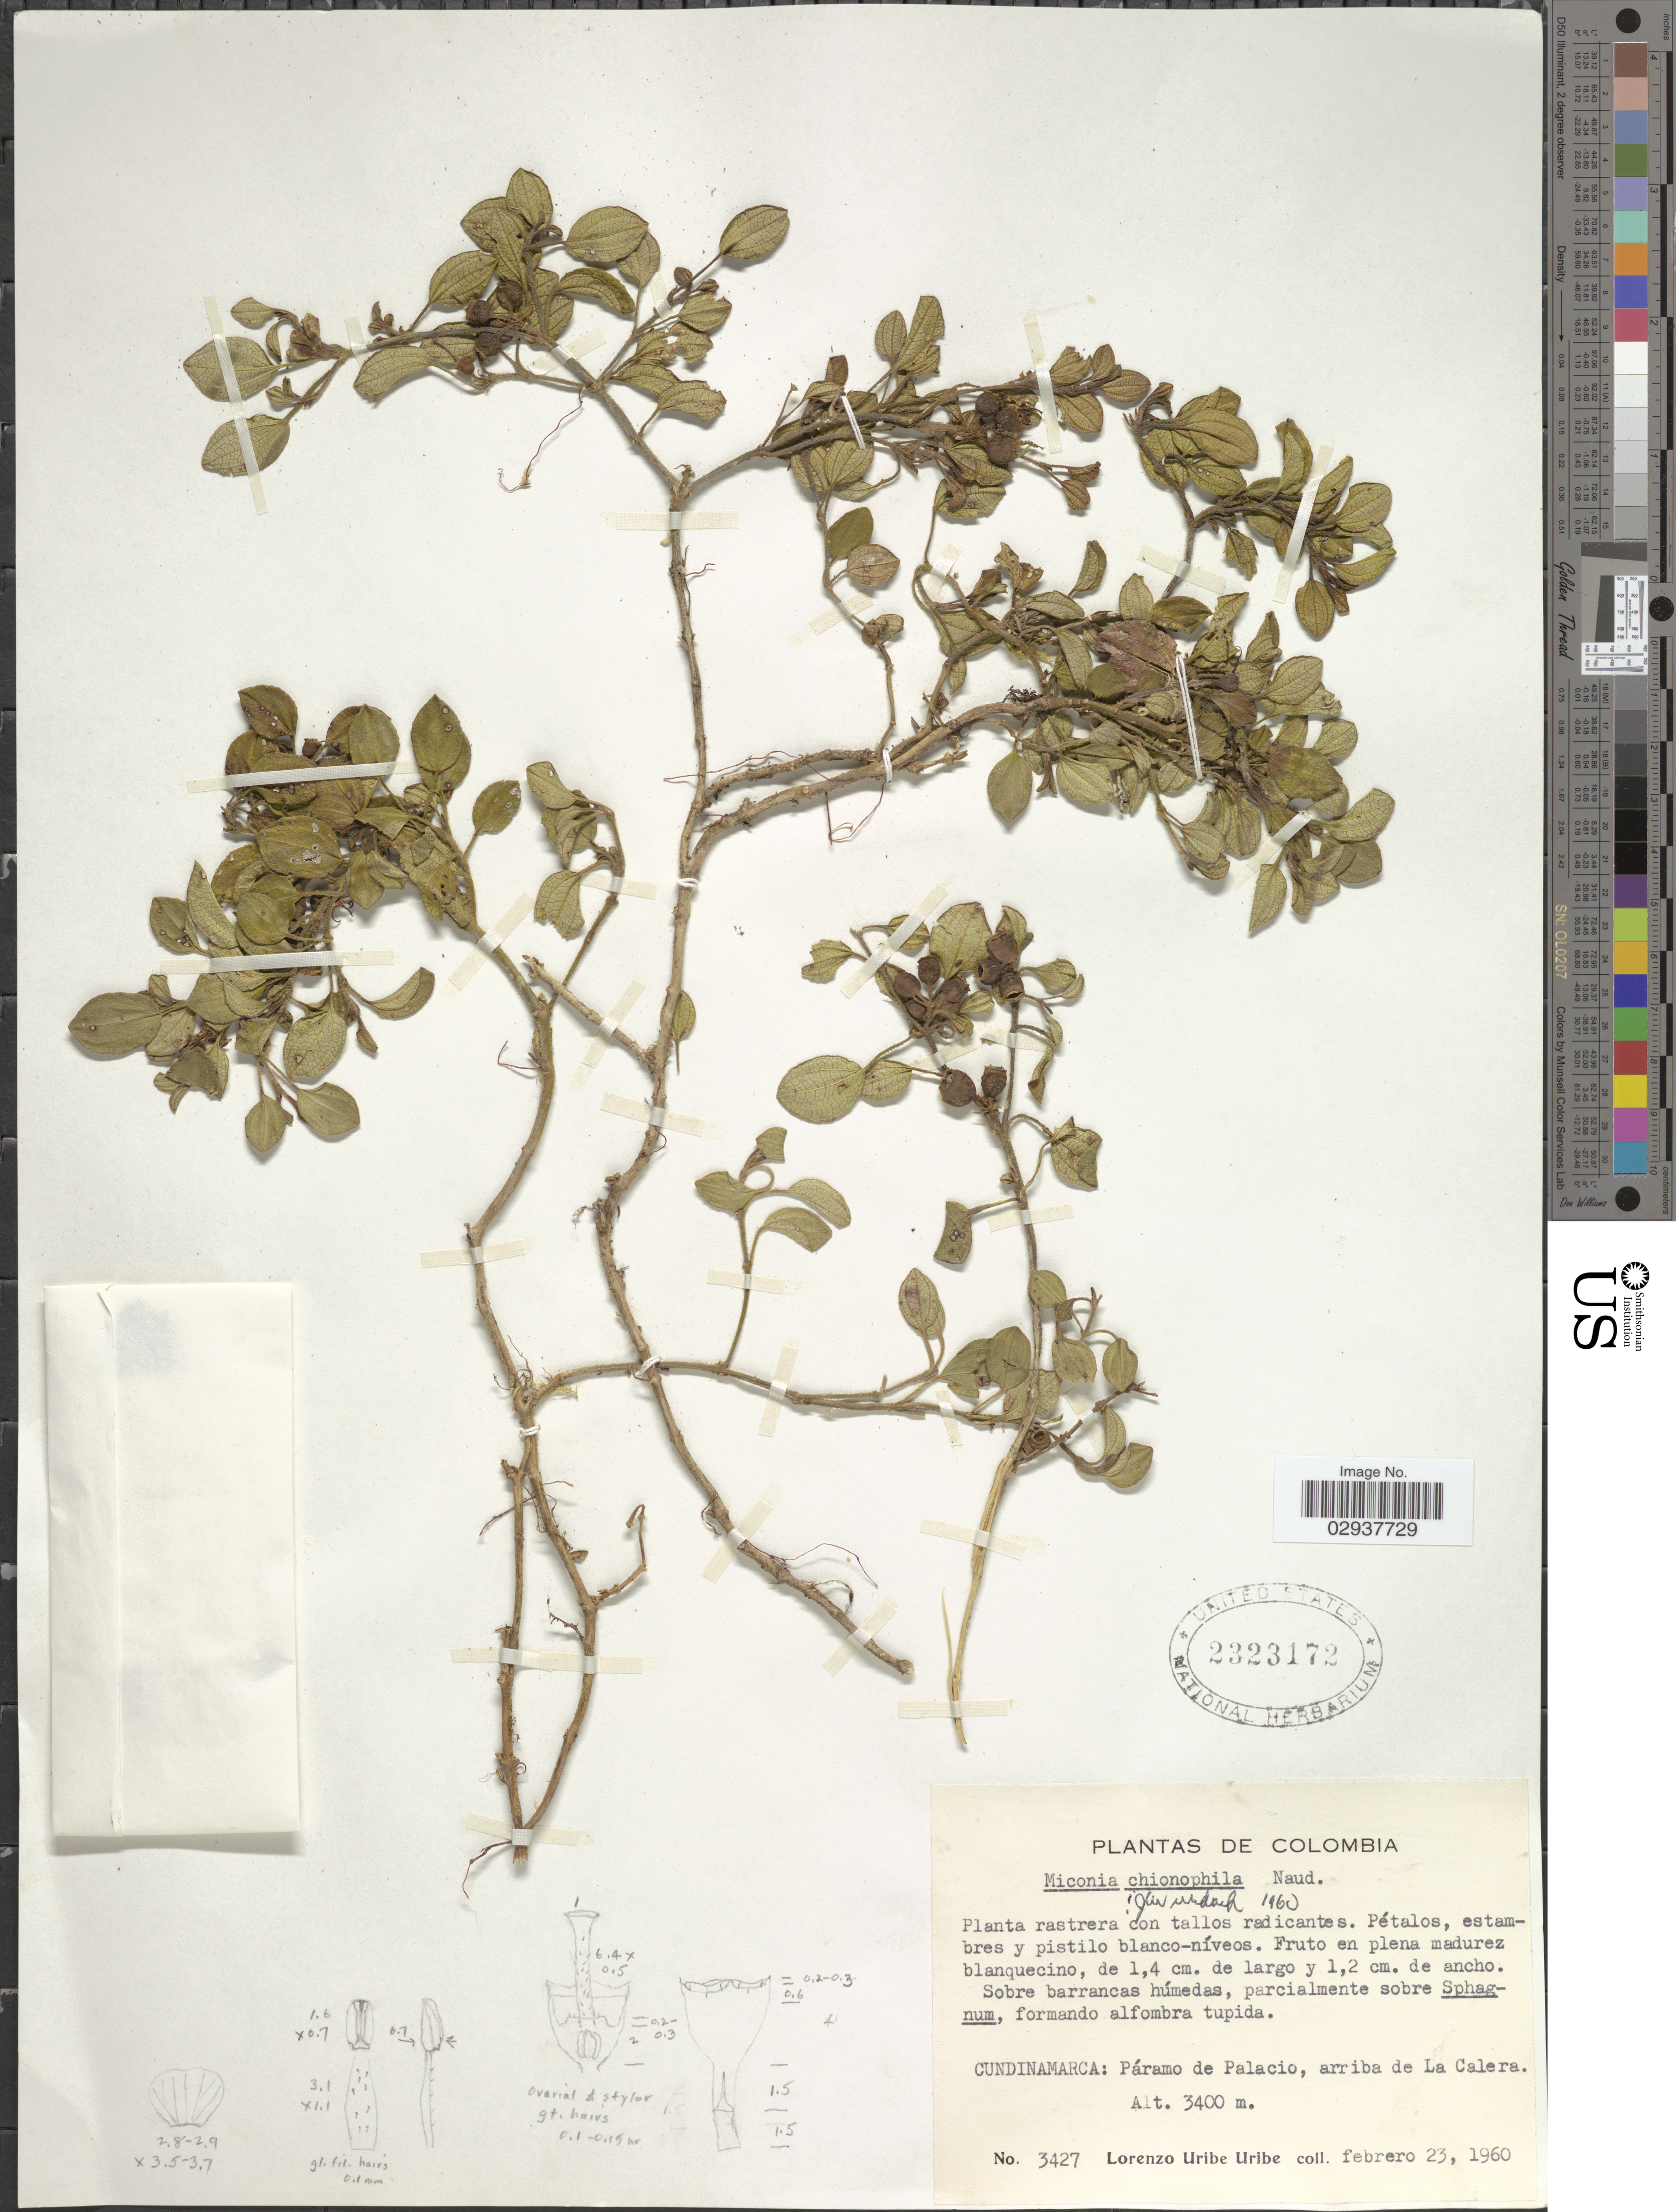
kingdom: Plantae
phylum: Tracheophyta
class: Magnoliopsida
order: Myrtales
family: Melastomataceae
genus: Miconia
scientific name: Miconia chionophila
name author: Naudin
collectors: L. Uribe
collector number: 3427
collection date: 1960-02-23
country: Colombia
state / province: Cundinamarca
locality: Páramo de Palacio, arriba de La Calera.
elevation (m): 3400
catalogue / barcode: US 2323172